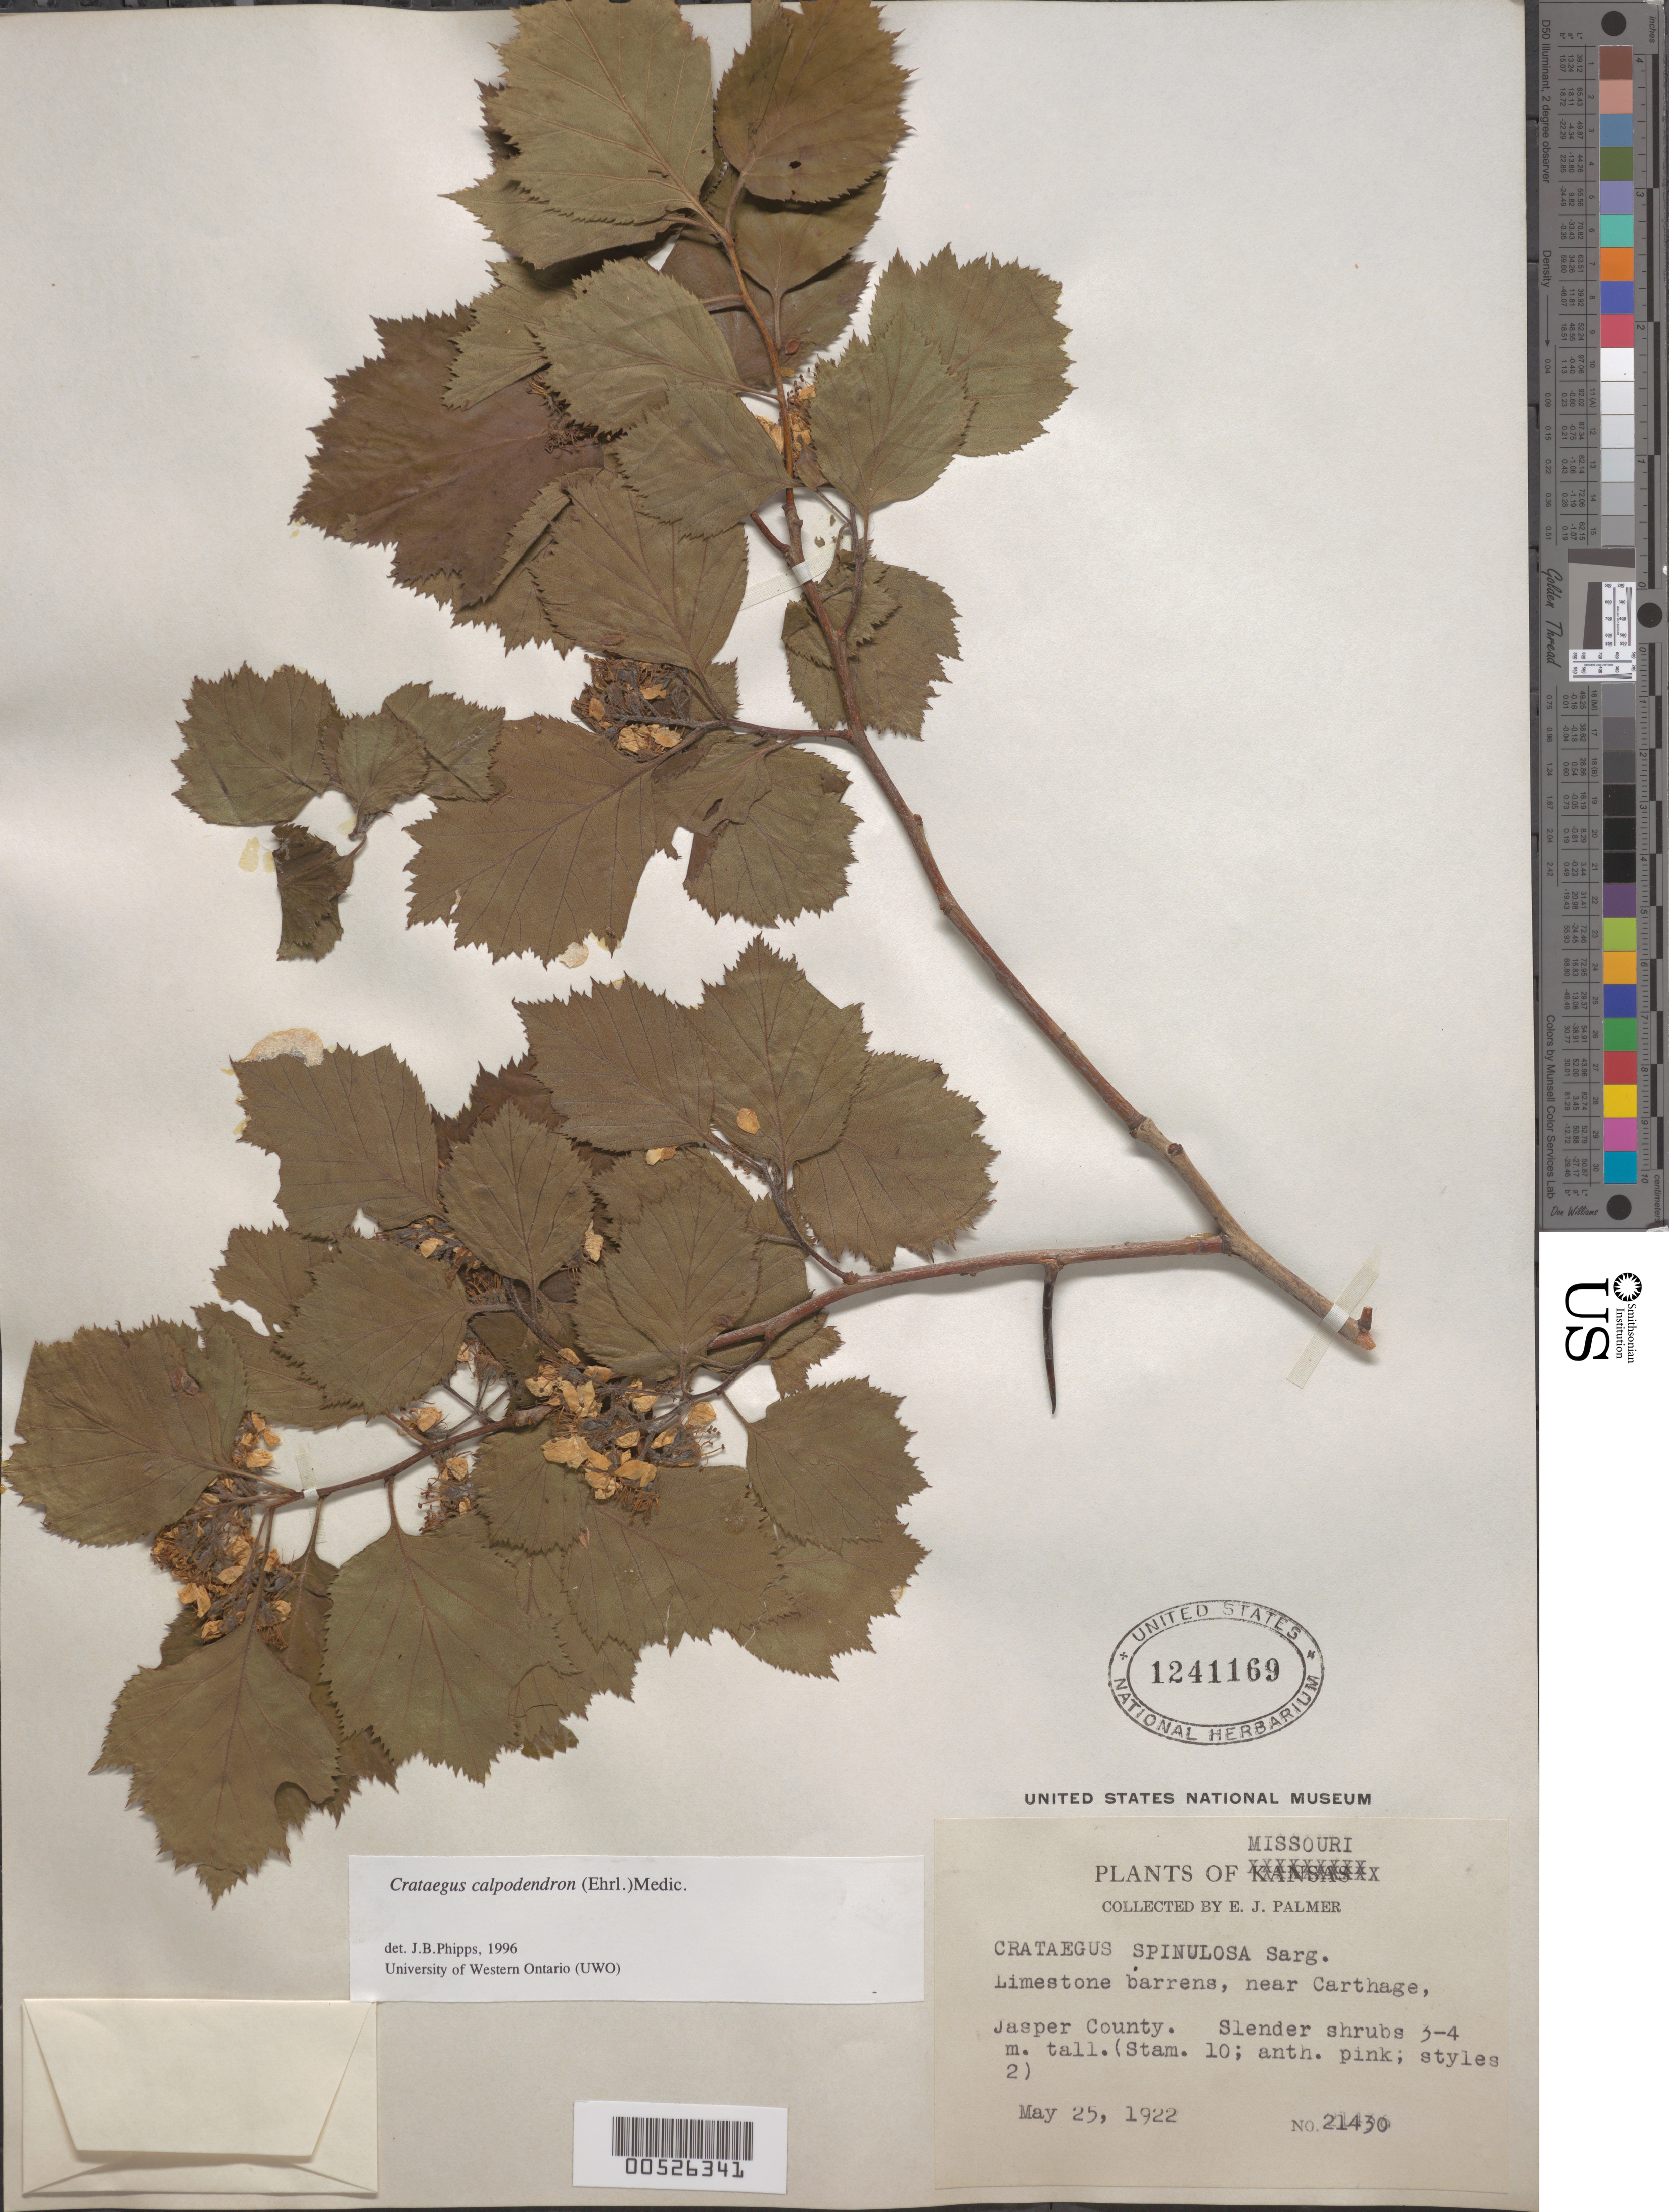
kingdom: Plantae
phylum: Tracheophyta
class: Magnoliopsida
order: Rosales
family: Rosaceae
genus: Crataegus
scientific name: Crataegus calpodendron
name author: (Ehrh.) Medik.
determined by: Phipps, James B., (UWO), University of Western Ontario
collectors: E. J. Palmer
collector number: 21430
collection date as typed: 25 May 1922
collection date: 1922-05-25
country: United States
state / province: Missouri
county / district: Jasper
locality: Near Carthage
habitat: Limestone barrens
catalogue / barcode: US 1241169